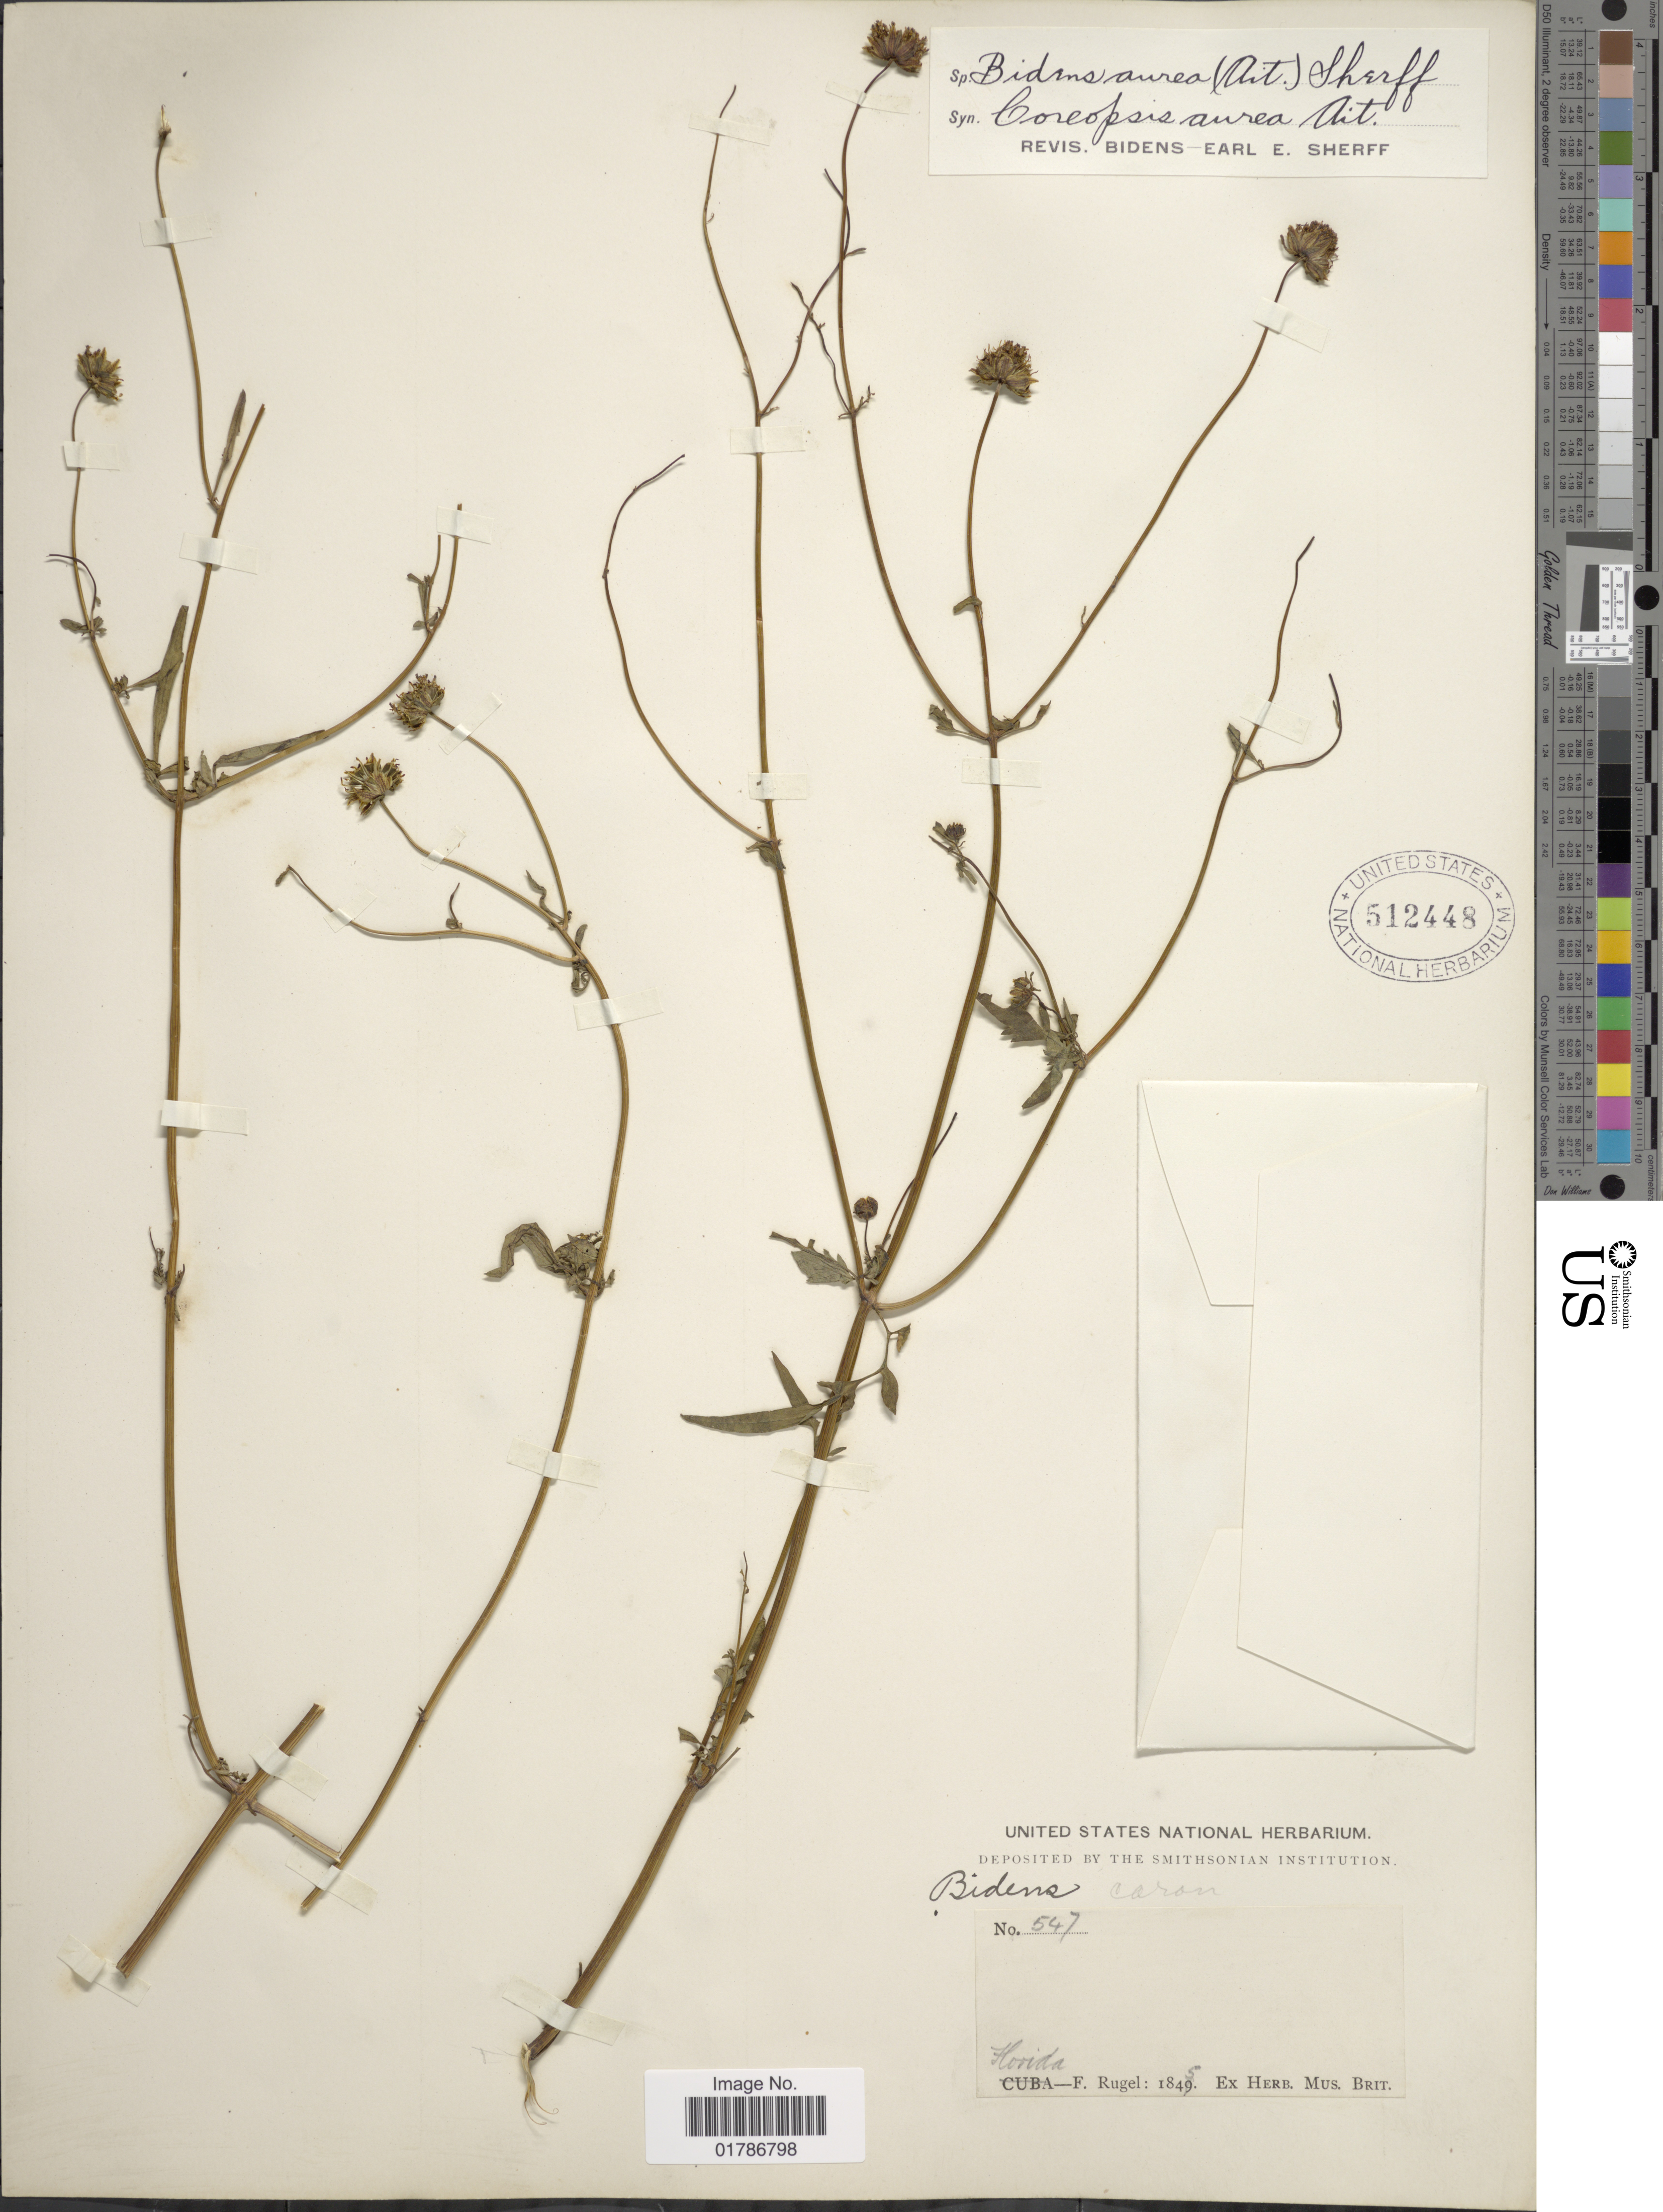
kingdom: Plantae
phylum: Tracheophyta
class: Magnoliopsida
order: Asterales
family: Asteraceae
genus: Bidens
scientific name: Bidens mitis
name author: (Michx.) Sherff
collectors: F. Rugel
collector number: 547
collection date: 1845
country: United States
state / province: Florida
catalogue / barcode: US 512448